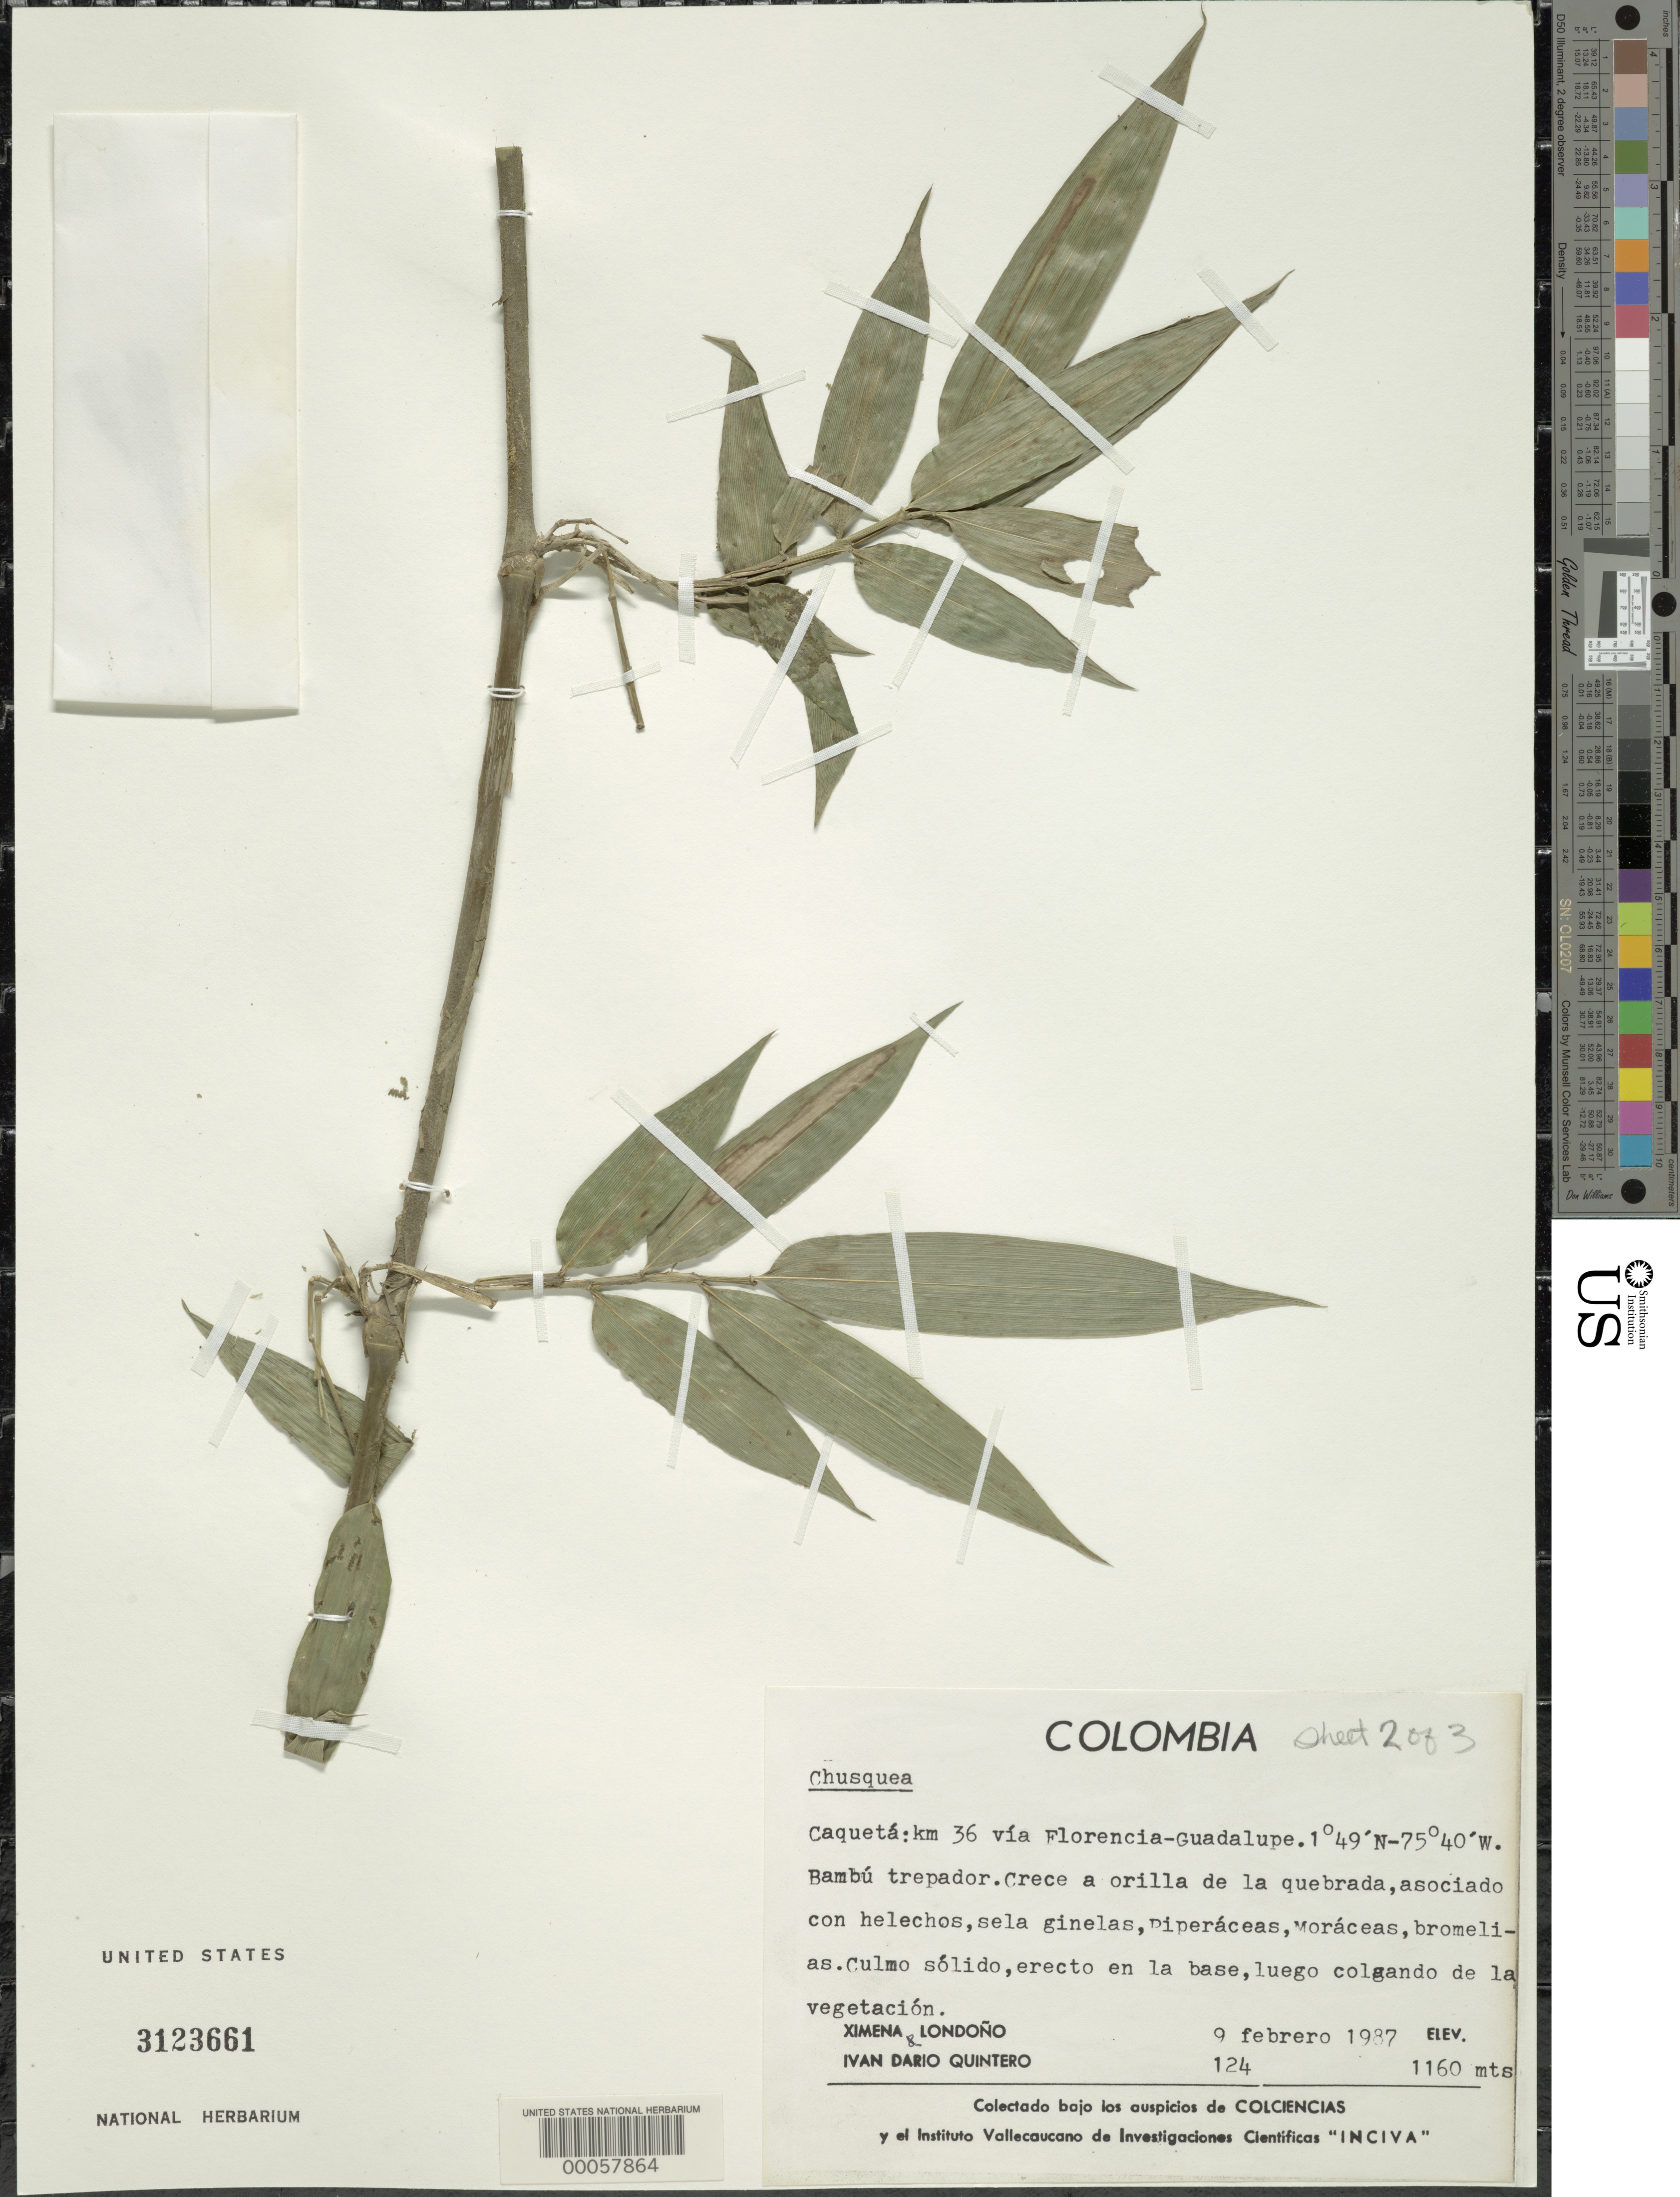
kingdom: Plantae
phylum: Tracheophyta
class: Liliopsida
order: Poales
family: Poaceae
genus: Chusquea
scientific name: Chusquea sp.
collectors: X. Londoño & I. Quintero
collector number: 124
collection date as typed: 09 Feb 1987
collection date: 1987-02-09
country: Colombia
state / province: Caquetá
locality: Km 36 of the Florencia-Guadalupe road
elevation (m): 1160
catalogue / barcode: US 3123661